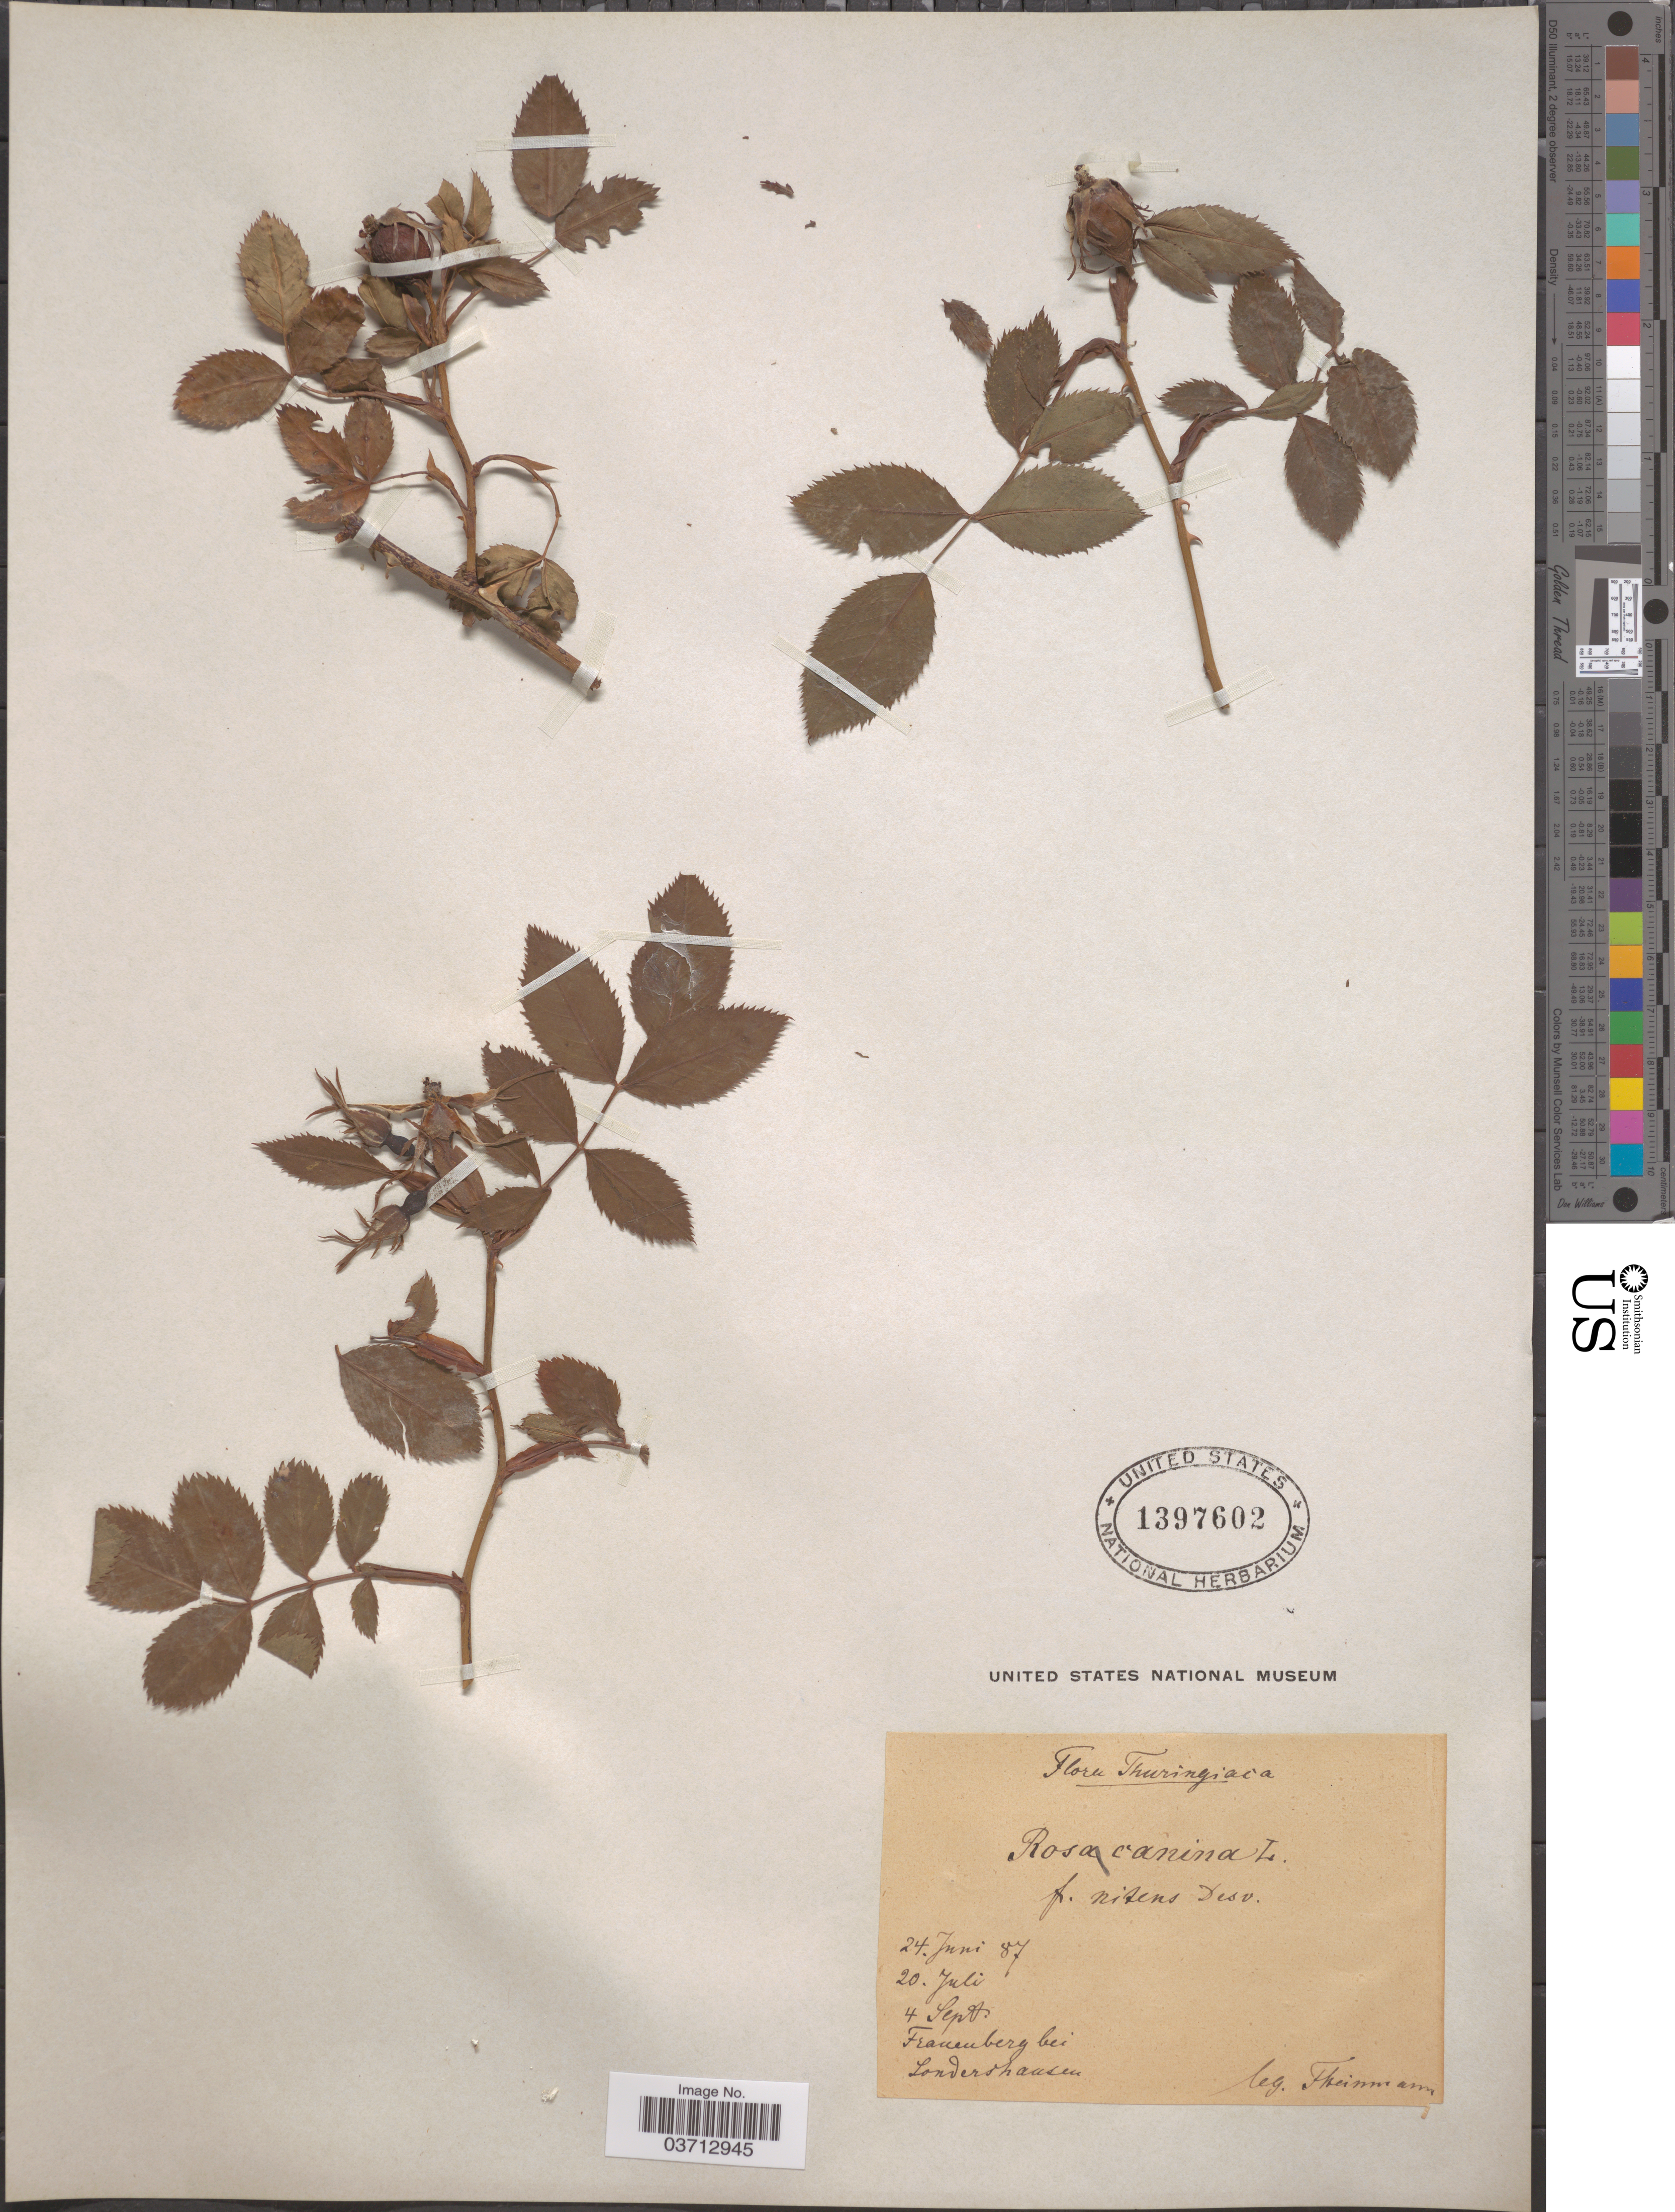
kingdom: Plantae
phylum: Tracheophyta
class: Magnoliopsida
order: Rosales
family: Rosaceae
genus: Rosa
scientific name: Rosa canina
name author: L.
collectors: Heinmann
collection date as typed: Transcribed d/m/y: 24/6/87 to 4/9/87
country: Germany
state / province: Thuringia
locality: Thuringiaca. Franenberg bei Sondershausen.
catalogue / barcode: US 1397602